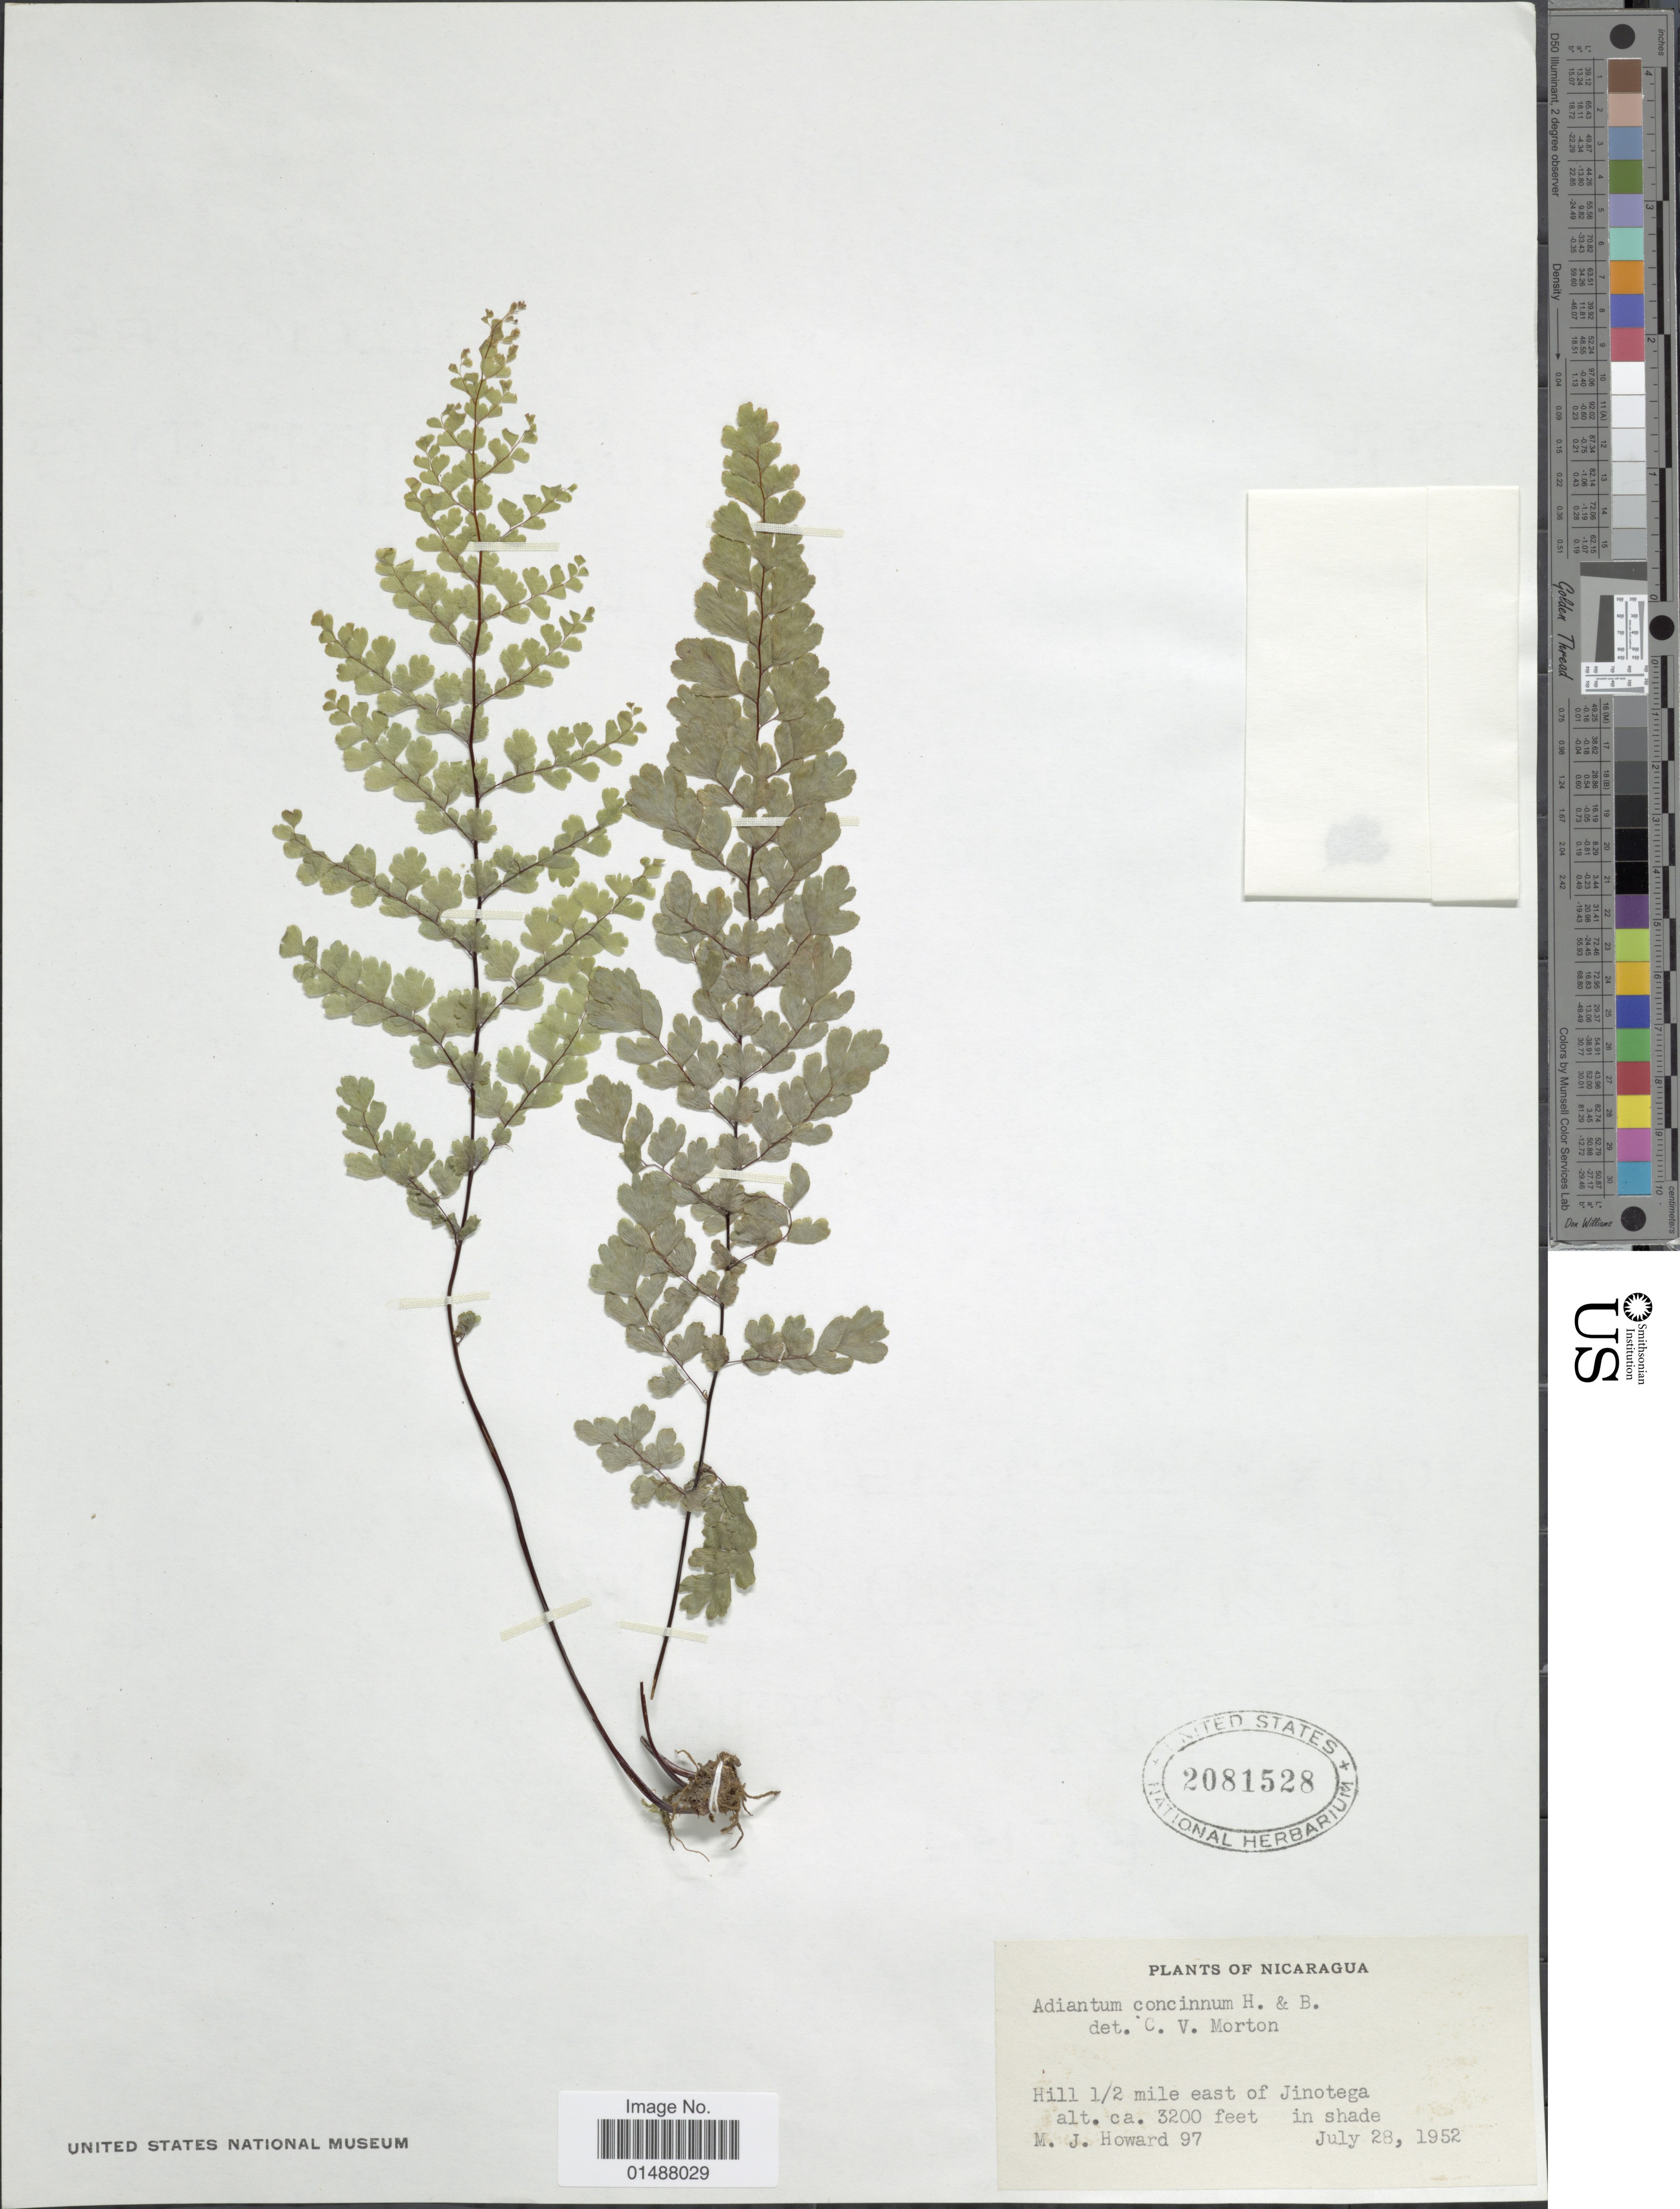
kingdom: Plantae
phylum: Tracheophyta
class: Polypodiopsida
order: Polypodiales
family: Pteridaceae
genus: Adiantum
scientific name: Adiantum concinnum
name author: Humb. & Bonpl. ex Willd.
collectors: M. Howard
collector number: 97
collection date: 1952-07-28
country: Nicaragua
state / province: Jinotega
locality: Hill ½ mile east of Jinotega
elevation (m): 975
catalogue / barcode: US 2081528